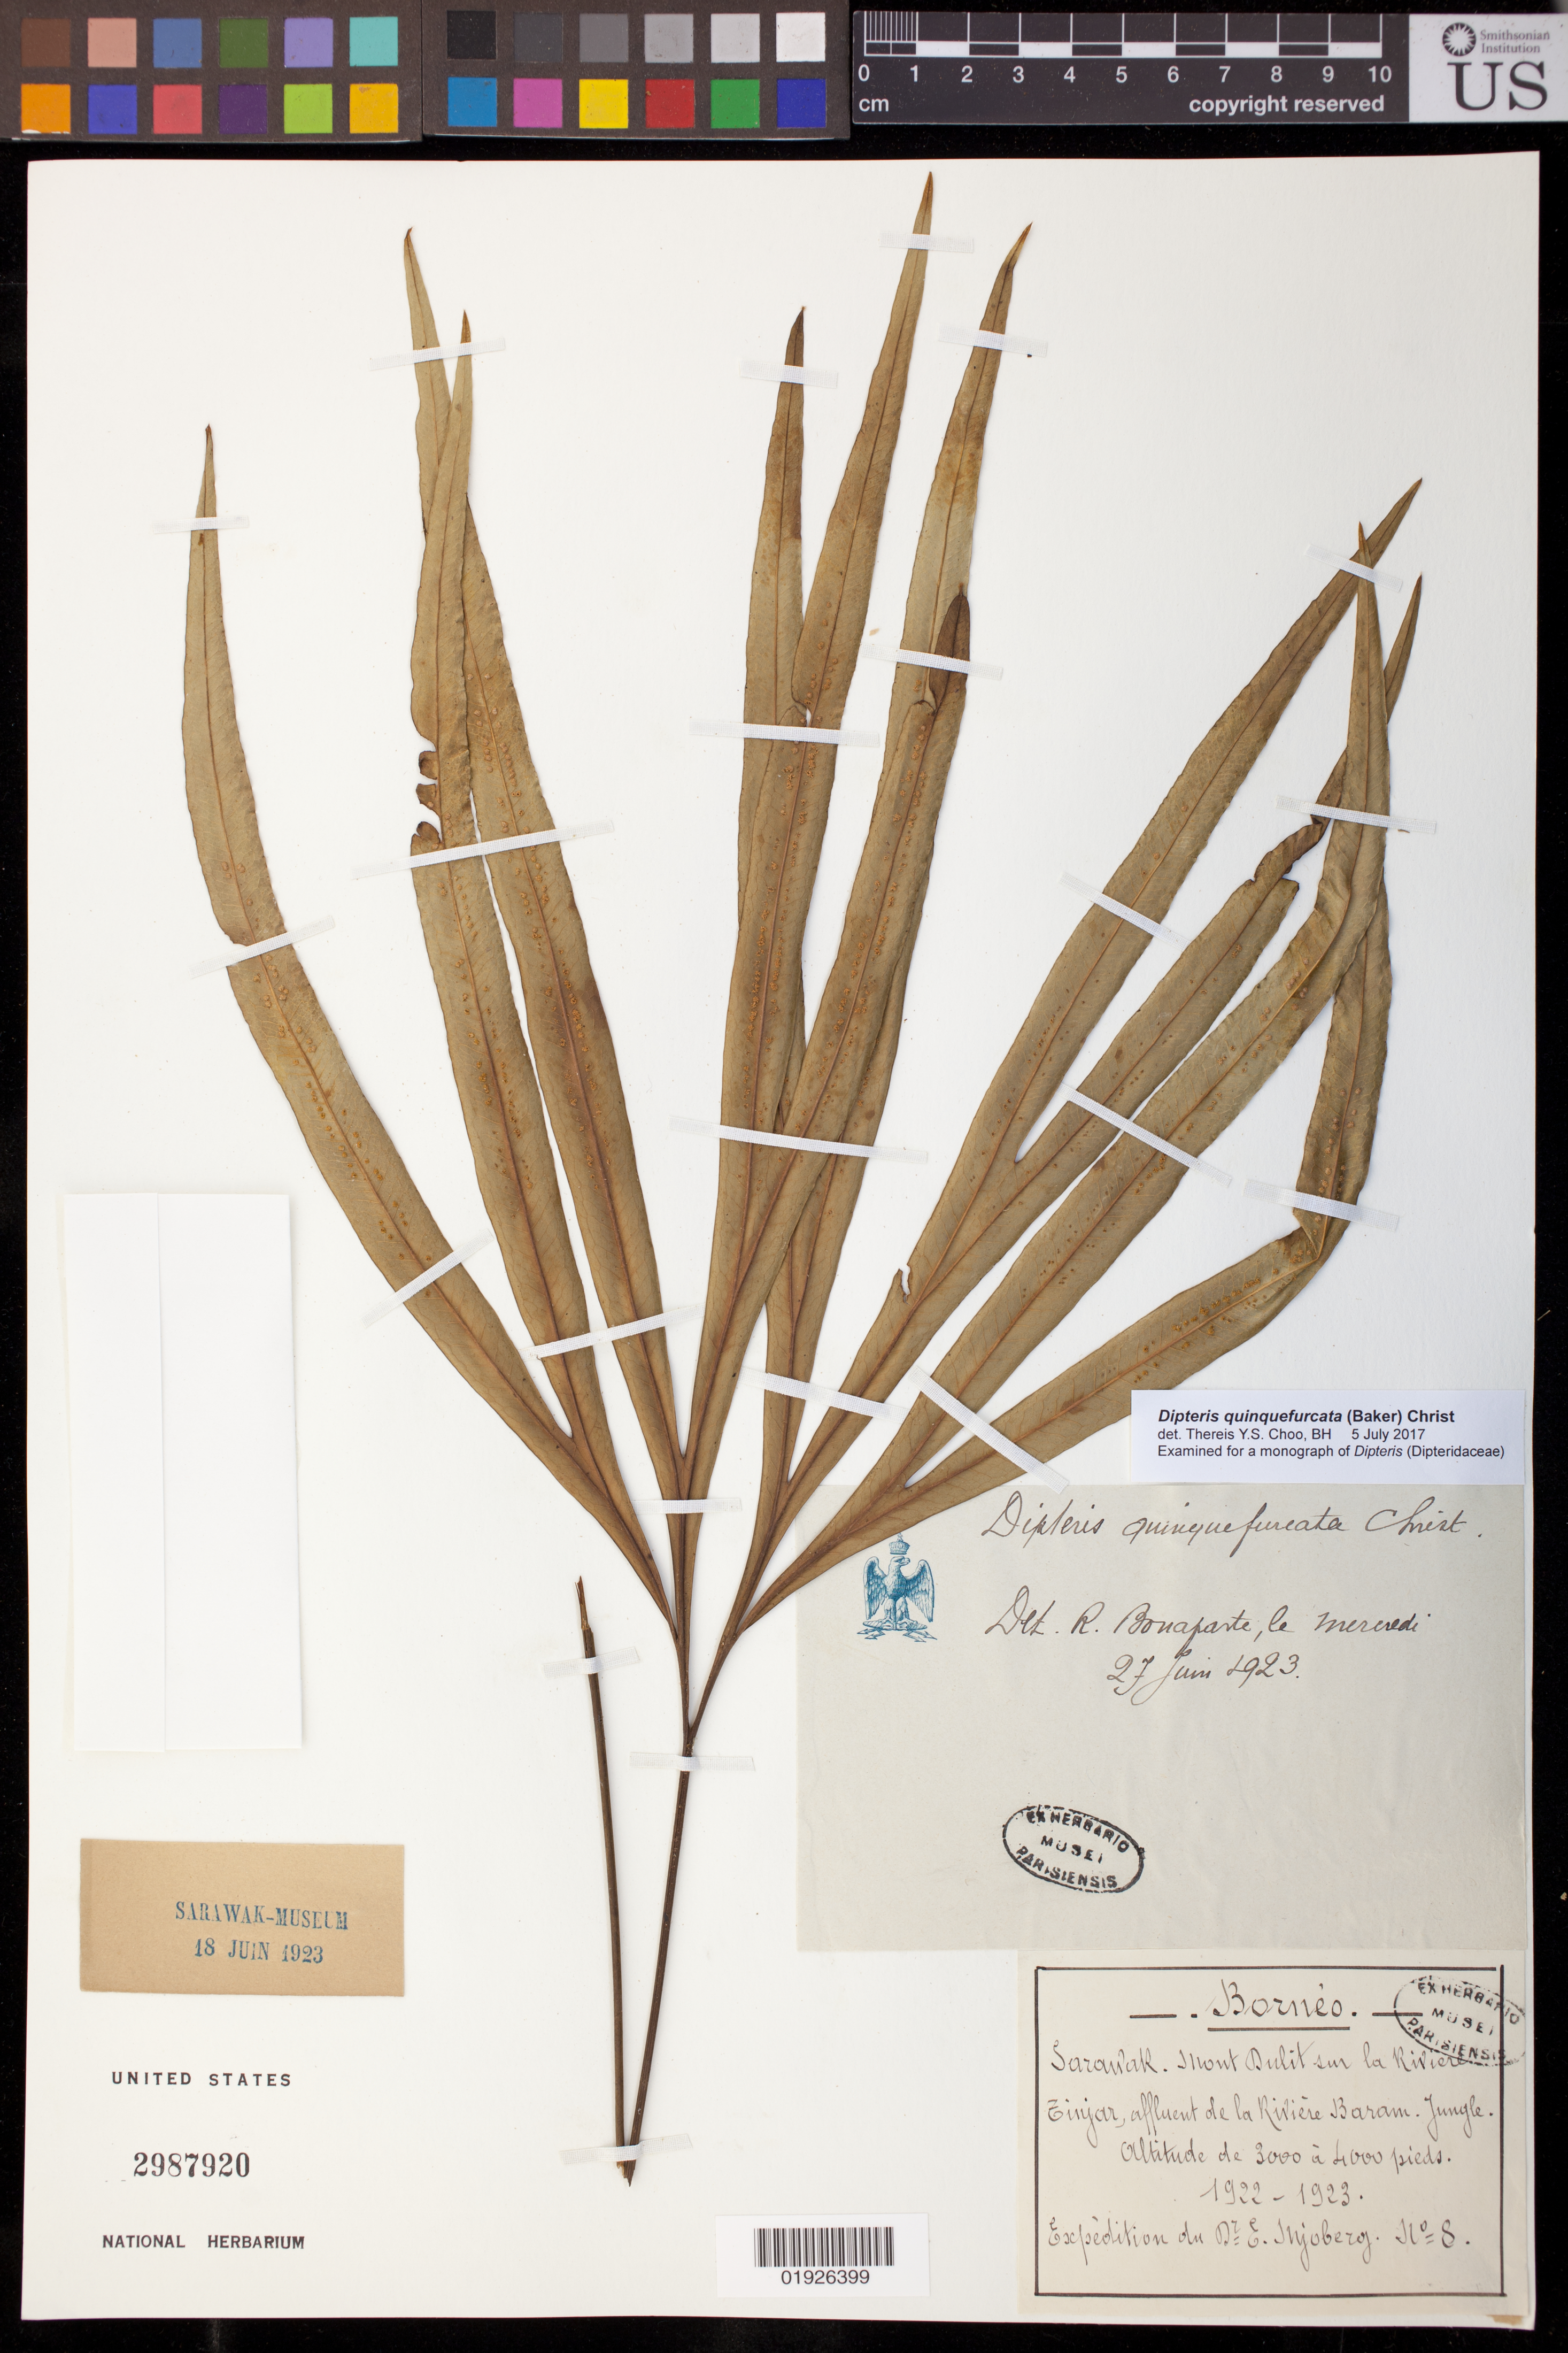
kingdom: Plantae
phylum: Tracheophyta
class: Polypodiopsida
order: Gleicheniales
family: Dipteridaceae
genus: Dipteris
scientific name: Dipteris quinquefurcata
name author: (Baker) Christ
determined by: Choo, Thereis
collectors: E. Mjoberg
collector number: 8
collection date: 1922/1923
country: Malaysia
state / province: Sarawak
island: Borneo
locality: Mont Dulit sur la RiviereTinjar, affluent de la Riviere Baram.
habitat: Jungle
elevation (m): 914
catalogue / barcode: US 2987920